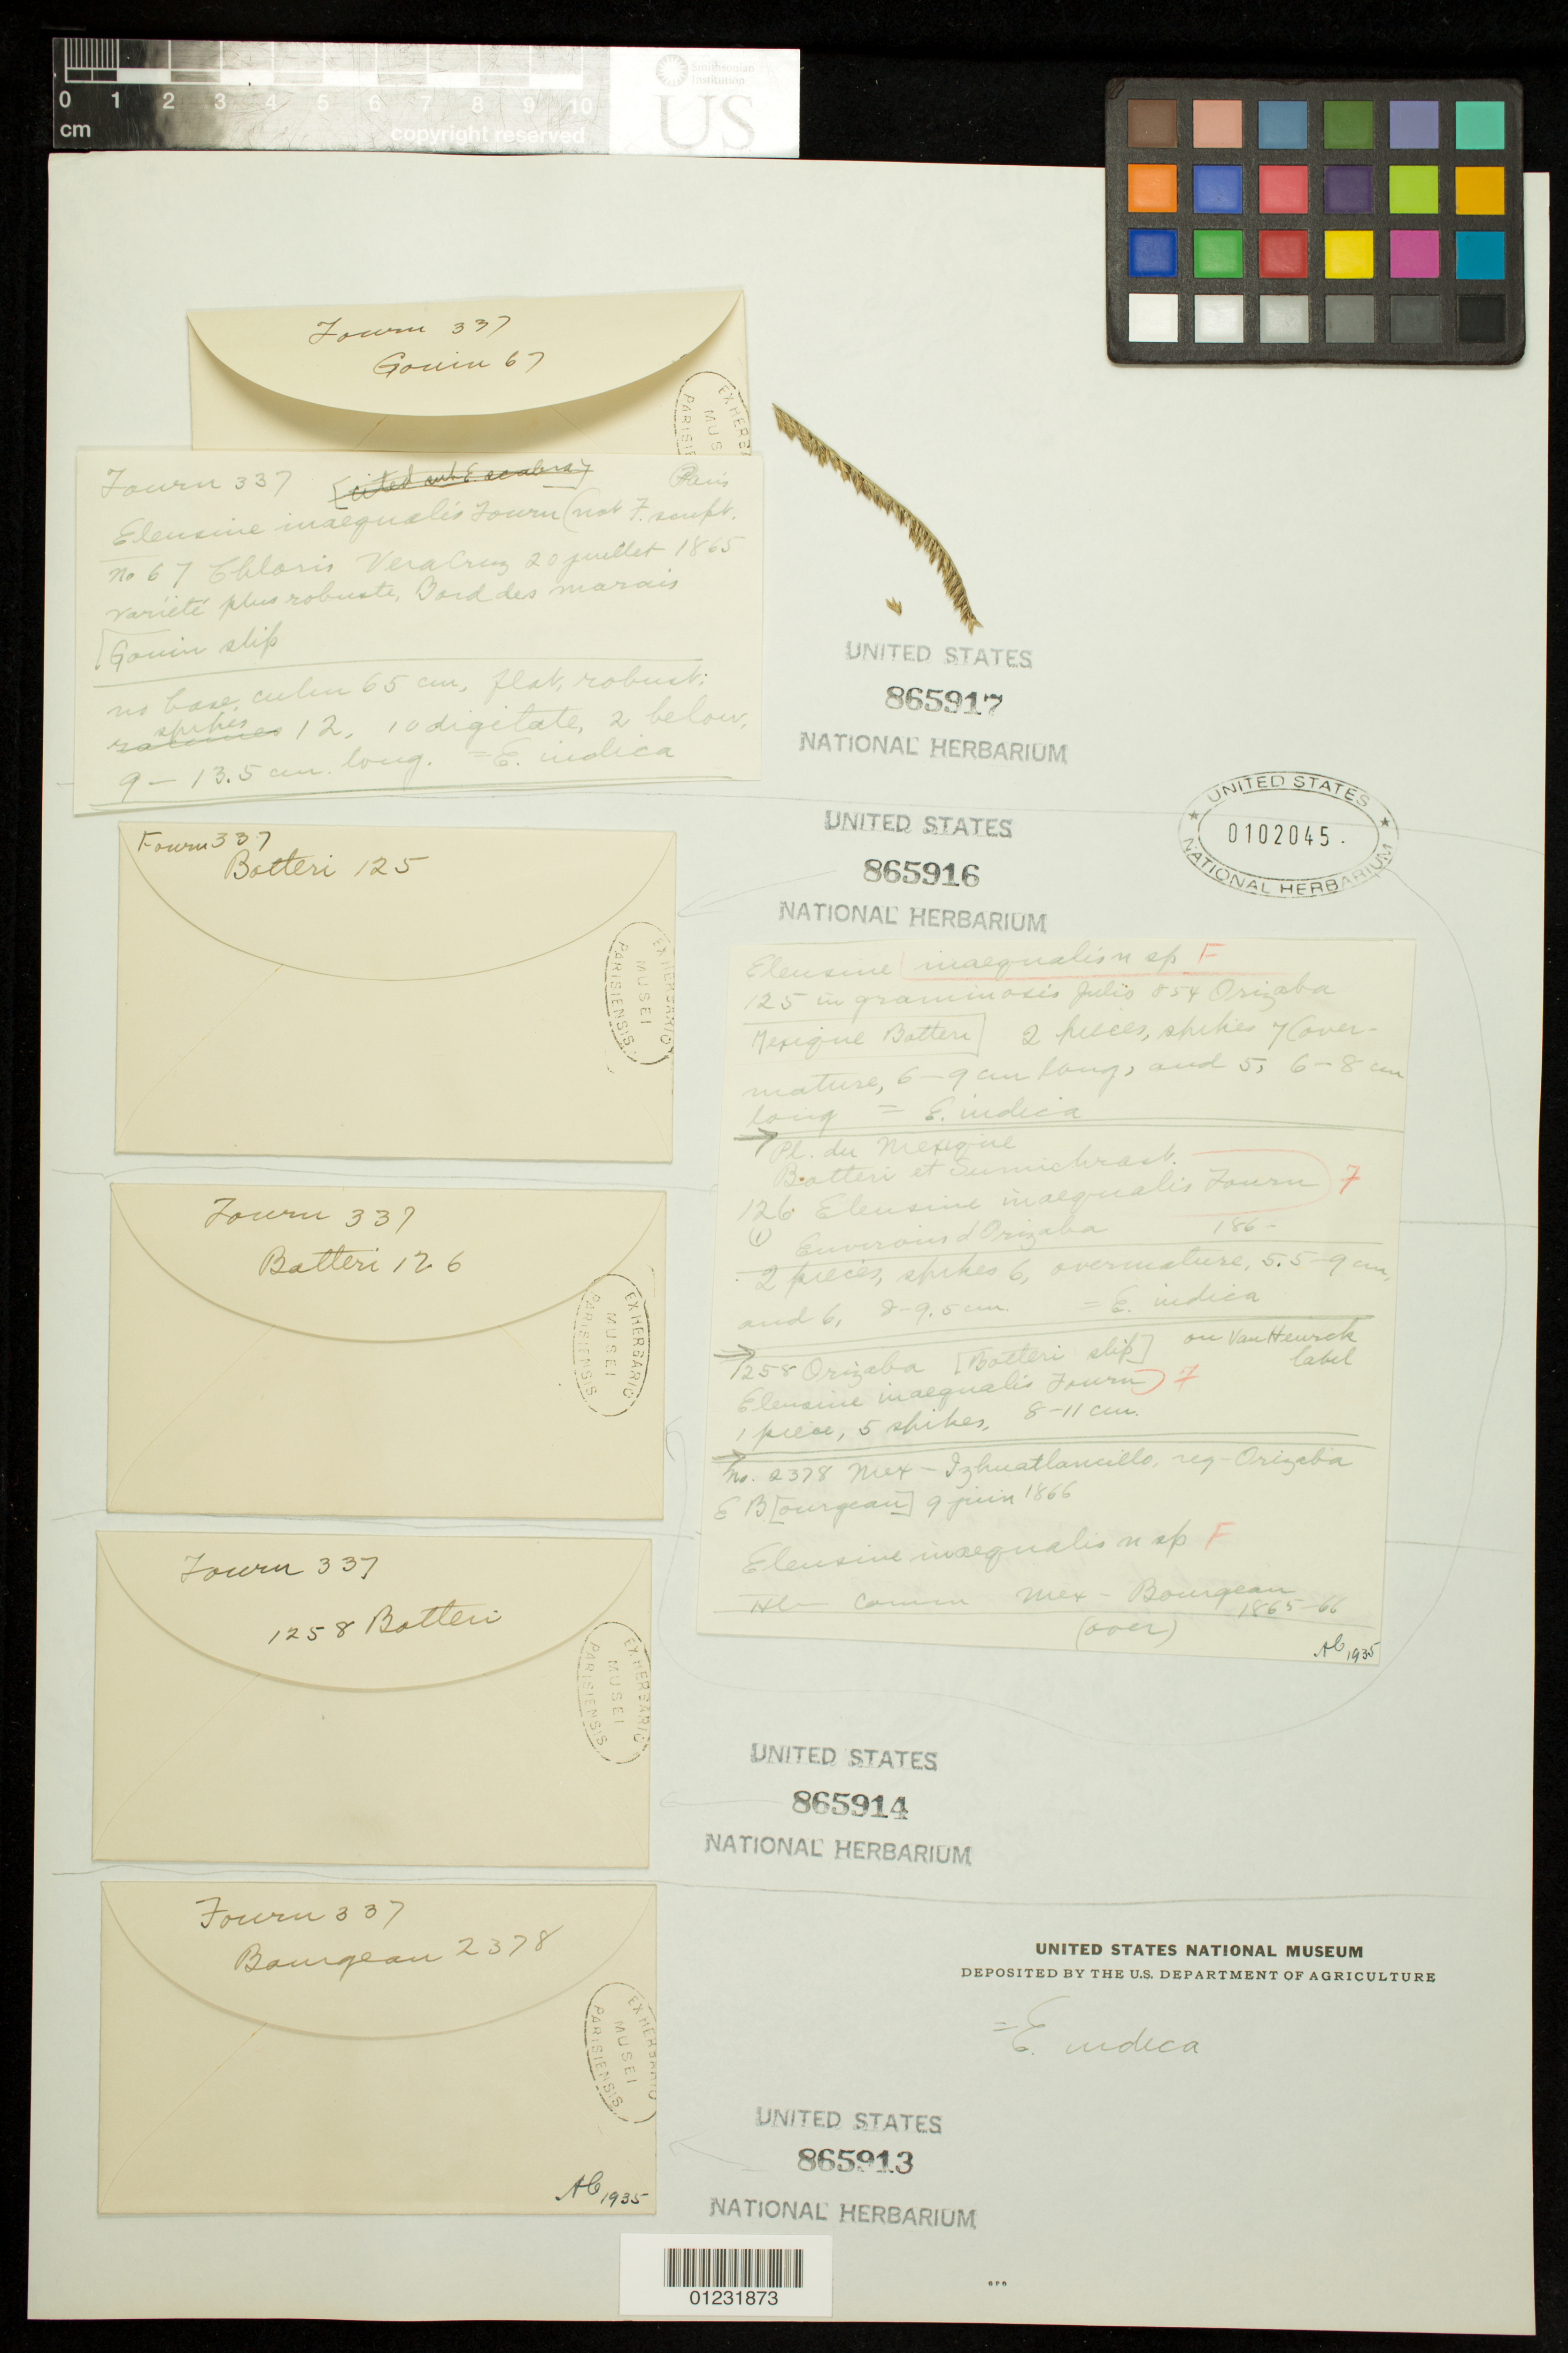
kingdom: Plantae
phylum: Tracheophyta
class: Liliopsida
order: Poales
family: Poaceae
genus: Eleusine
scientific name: Eleusine inaequalis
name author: E. Fourn.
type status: Syntype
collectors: E. Bourgeau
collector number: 2378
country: Mexico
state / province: Veracruz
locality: Orizaba. Isuatlanchillo.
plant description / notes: Fragmentary material of type specimen ex herb. Paris.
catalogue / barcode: US 865913